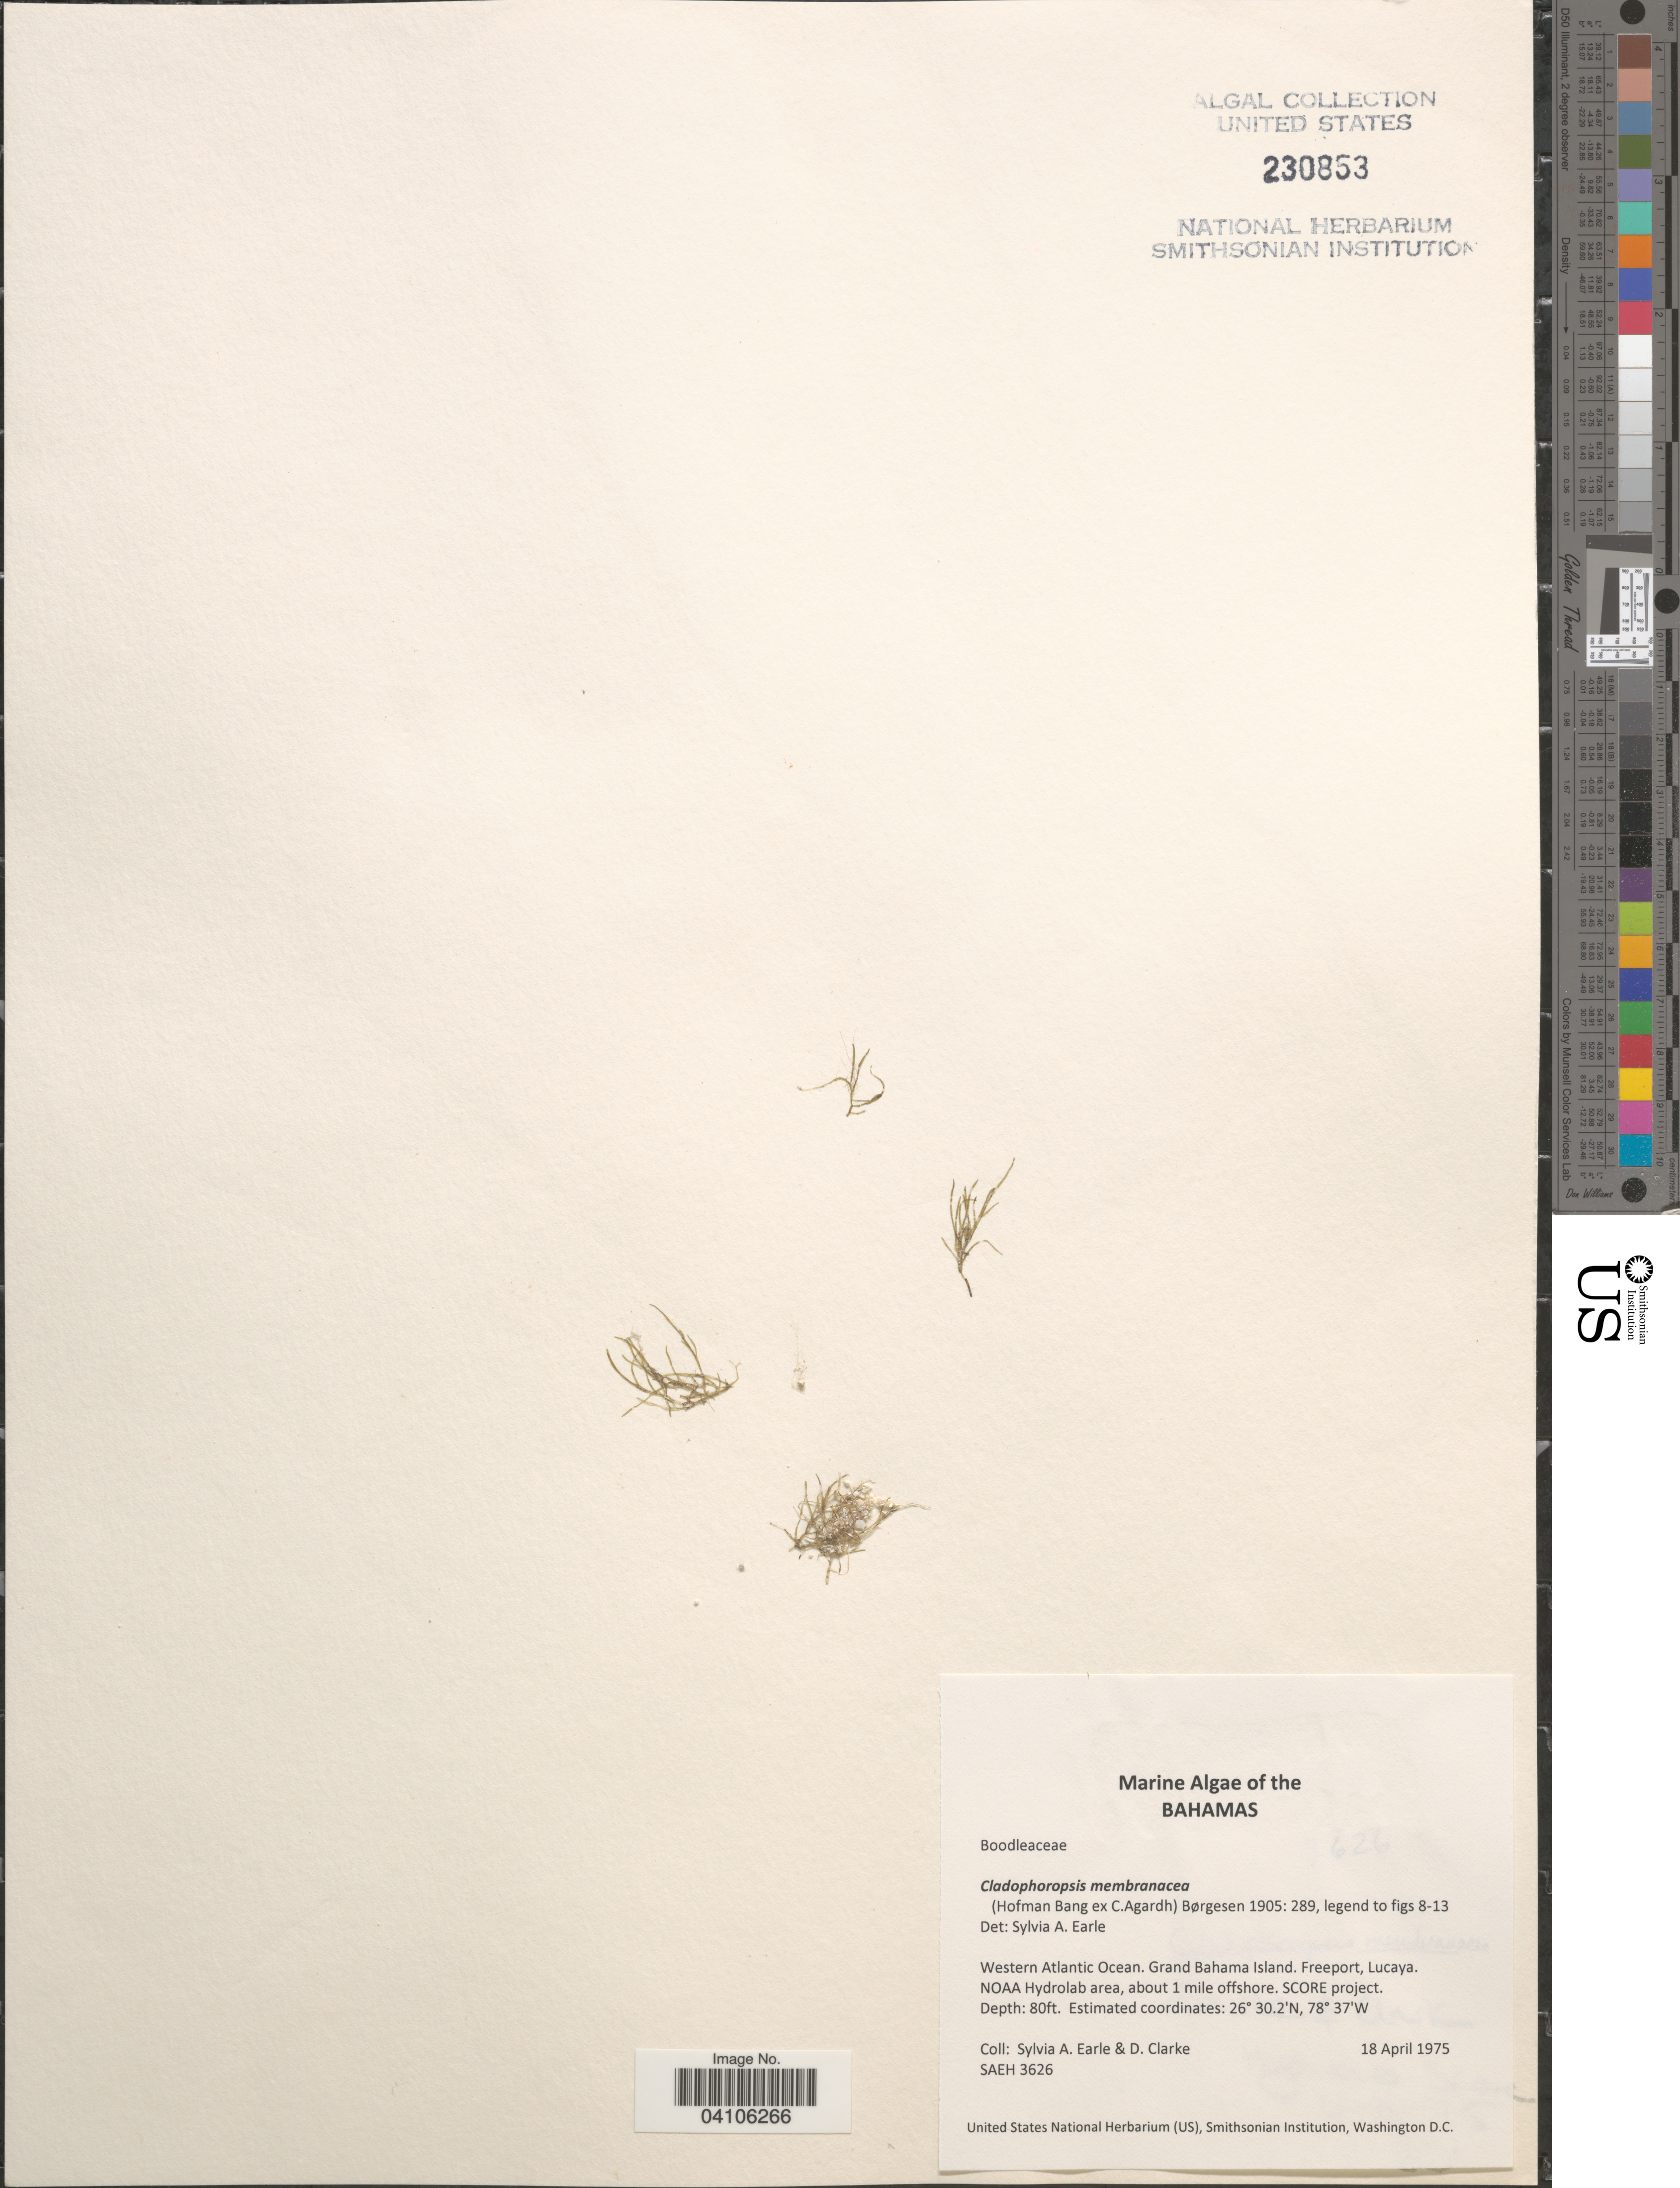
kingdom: Plantae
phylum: Chlorophyta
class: Ulvophyceae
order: Siphonocladales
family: Boodleaceae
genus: Cladophoropsis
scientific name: Cladophoropsis membranacea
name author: (Hofman-Bang) Børgesen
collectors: S. A. Earle & D. Clarke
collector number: SAEH3626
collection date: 1975-04-18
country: Bahamas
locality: Western Atlantic Ocean. Grand Bahama Island. Freeport, Lucaya. NOAA Hydrolab area, about 1 mile offshore. SCORE project.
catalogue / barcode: US 230853